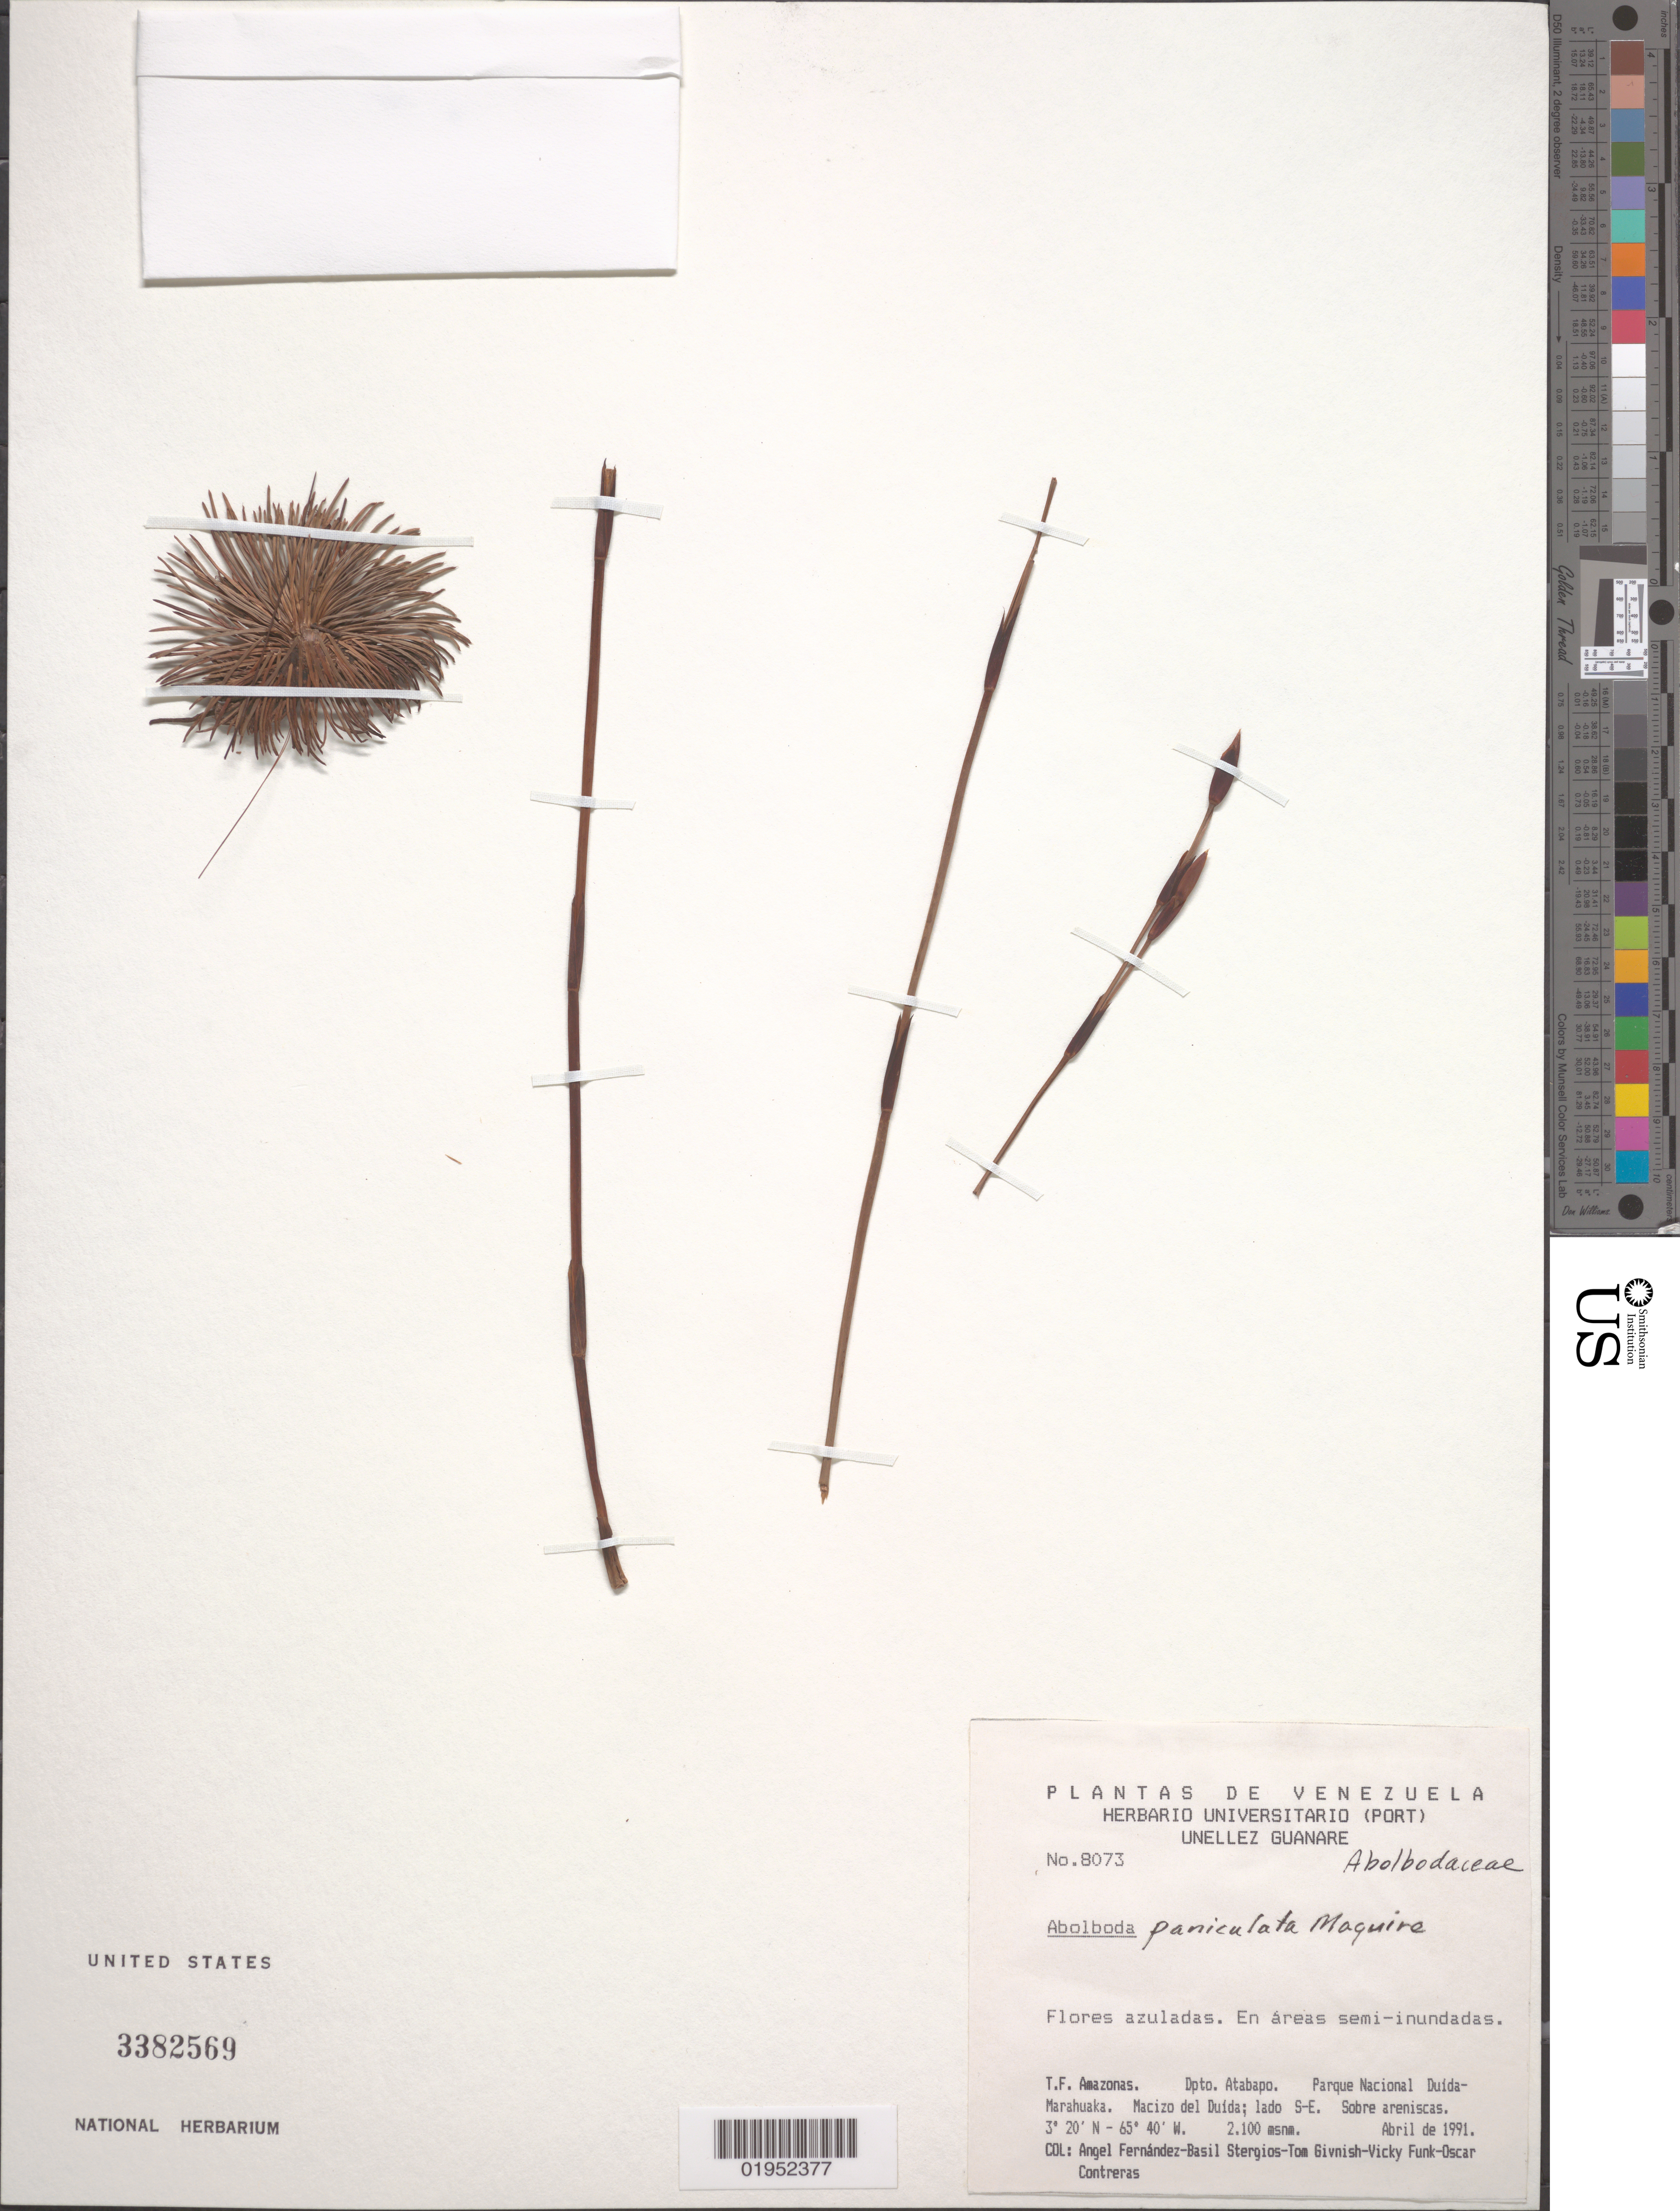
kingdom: Plantae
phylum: Tracheophyta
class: Liliopsida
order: Poales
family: Xyridaceae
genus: Abolboda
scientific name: Abolboda paniculata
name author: Maguire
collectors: A. Fernández, B. G. Stergios, T. J. Givnish, V. Funk & O. Contreras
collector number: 8073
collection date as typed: Apr-91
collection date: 1991-04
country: Venezuela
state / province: Amazonas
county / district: Atabapo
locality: Parque Nacional Duída-Marahuaka, Macizo del Duída, lado SE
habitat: En areas semi-inundadas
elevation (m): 2100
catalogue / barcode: US 3382569